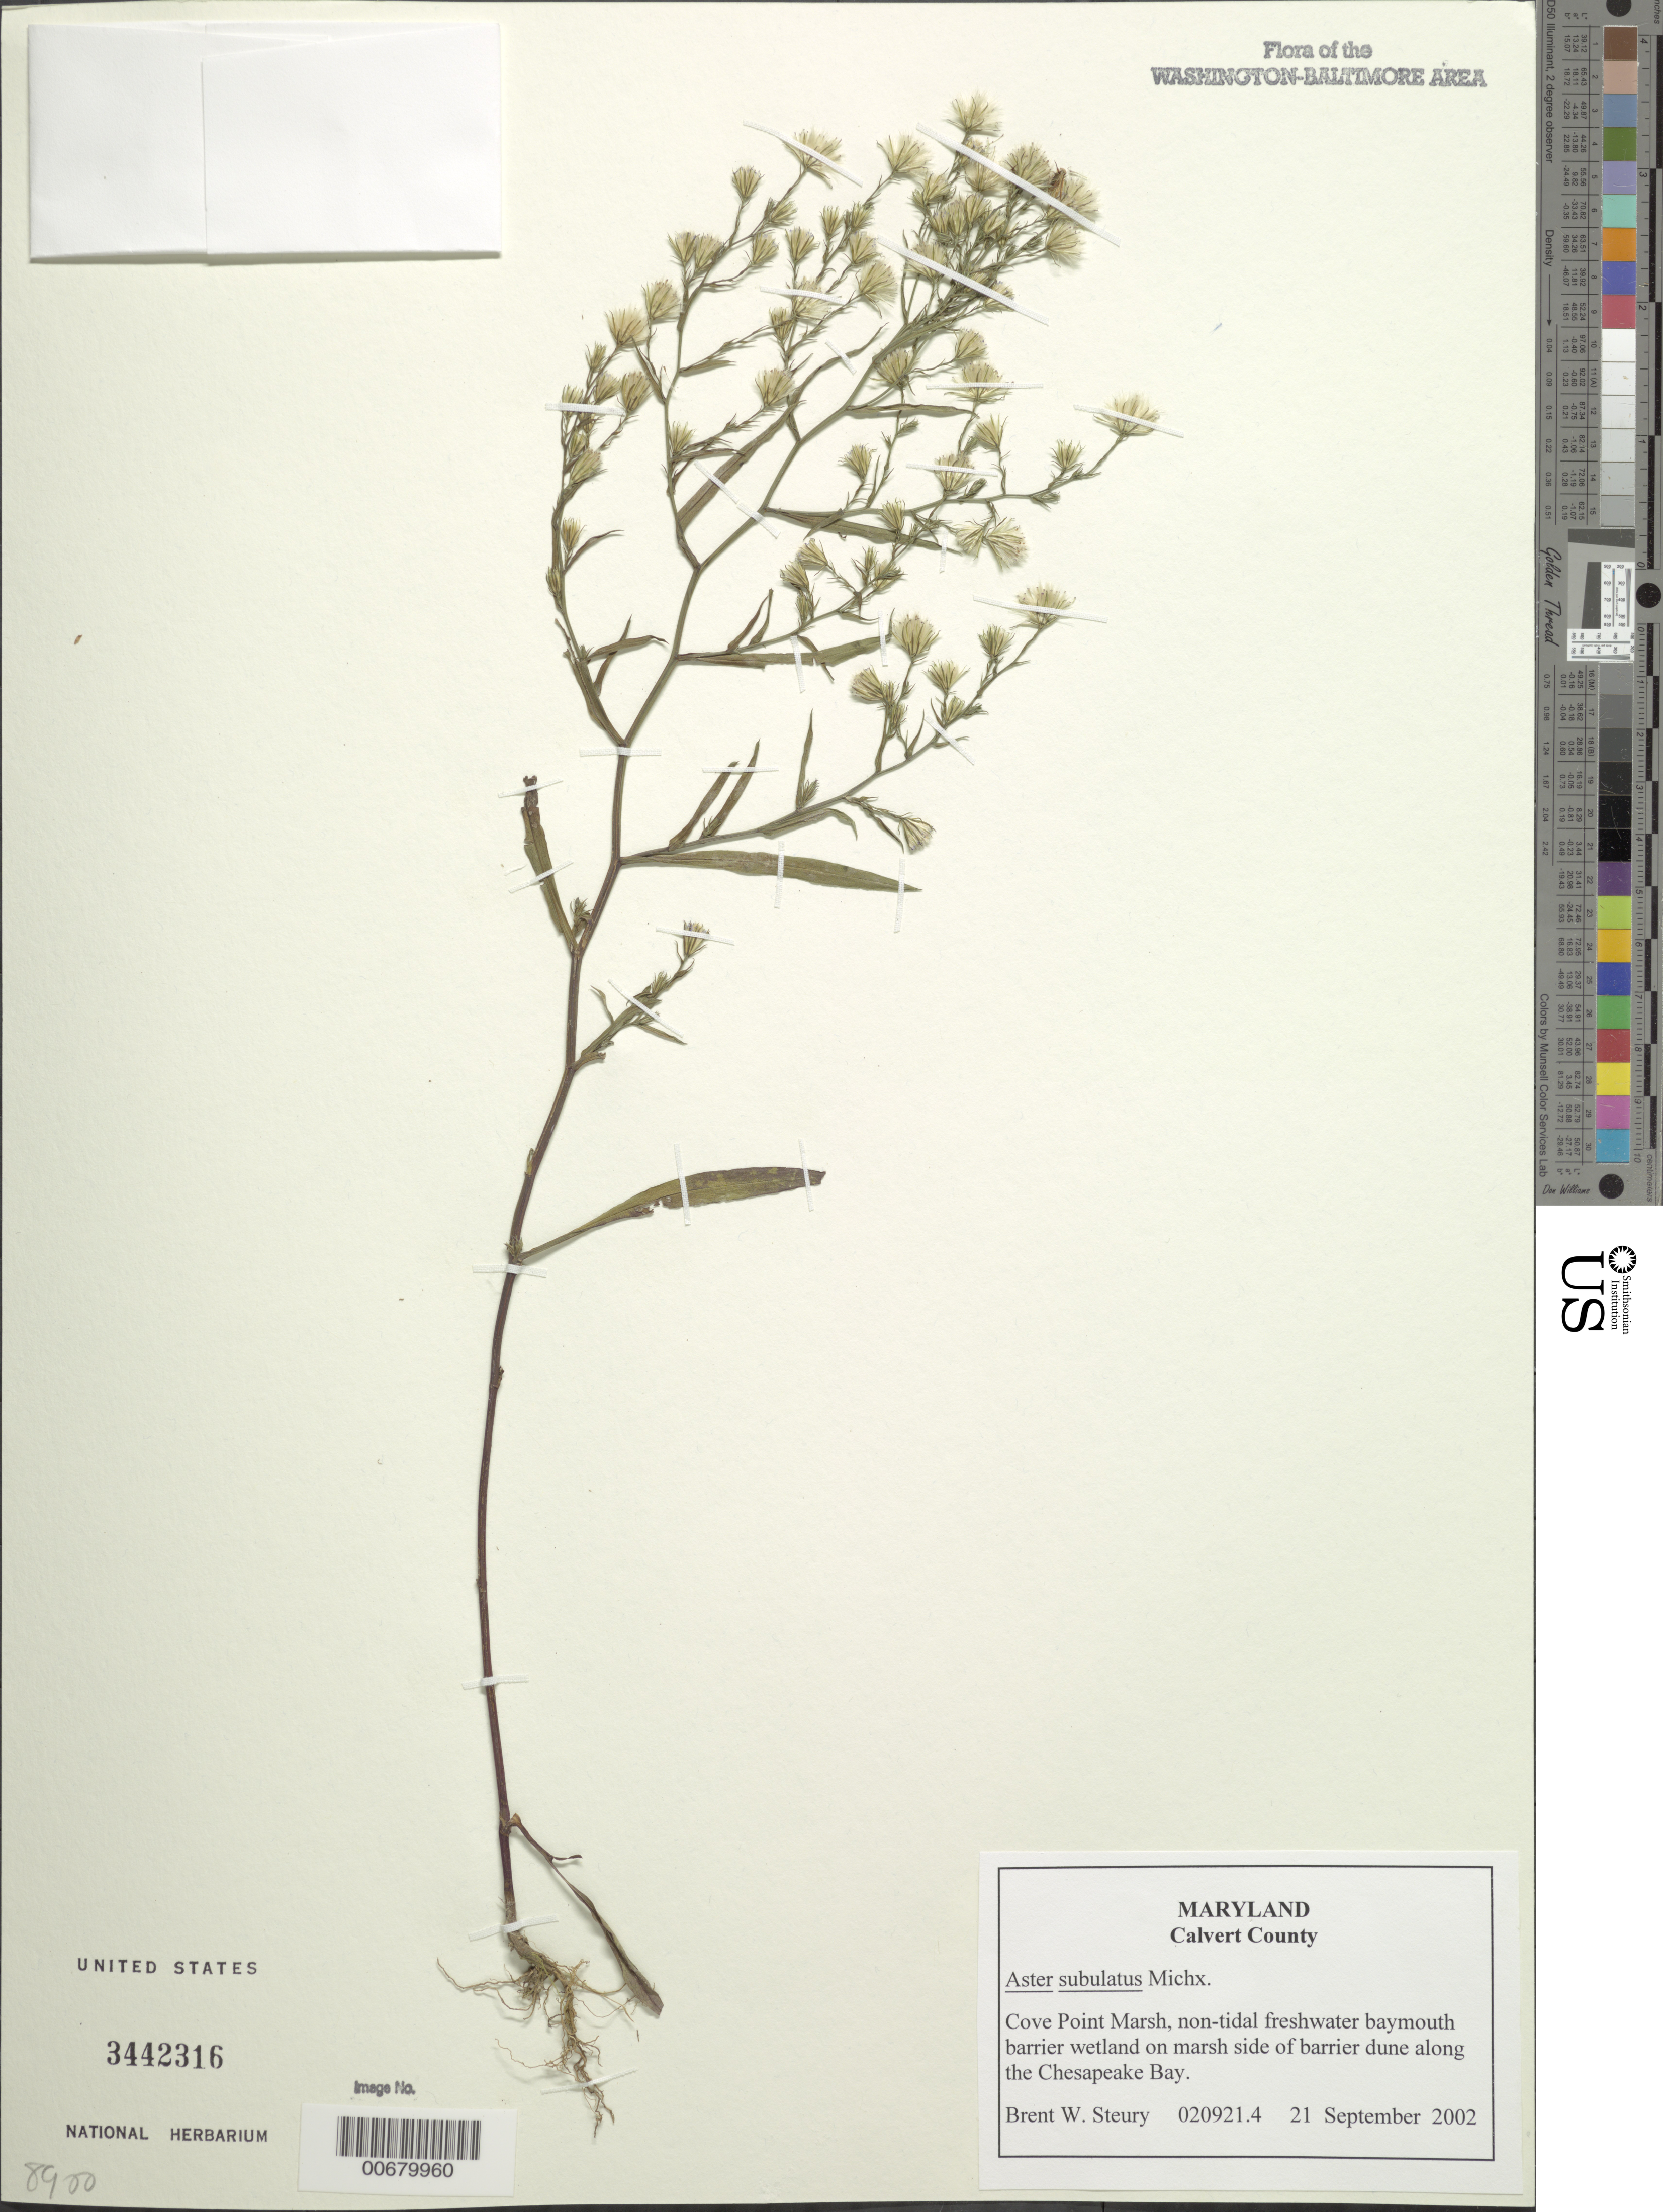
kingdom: Plantae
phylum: Tracheophyta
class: Magnoliopsida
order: Asterales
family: Asteraceae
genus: Symphyotrichum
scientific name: Symphyotrichum subulatum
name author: (Michx.) G.L. Nesom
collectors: B. Steury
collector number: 020921.4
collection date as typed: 21 September 2002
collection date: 2002-09-21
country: United States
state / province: Maryland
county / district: Calvert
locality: Cove Point Marsh, along the Chesapeake Bay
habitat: Non-tidal freshwater baymouth barrier wetland on marsh side of barrier dune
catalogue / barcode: US 3442316